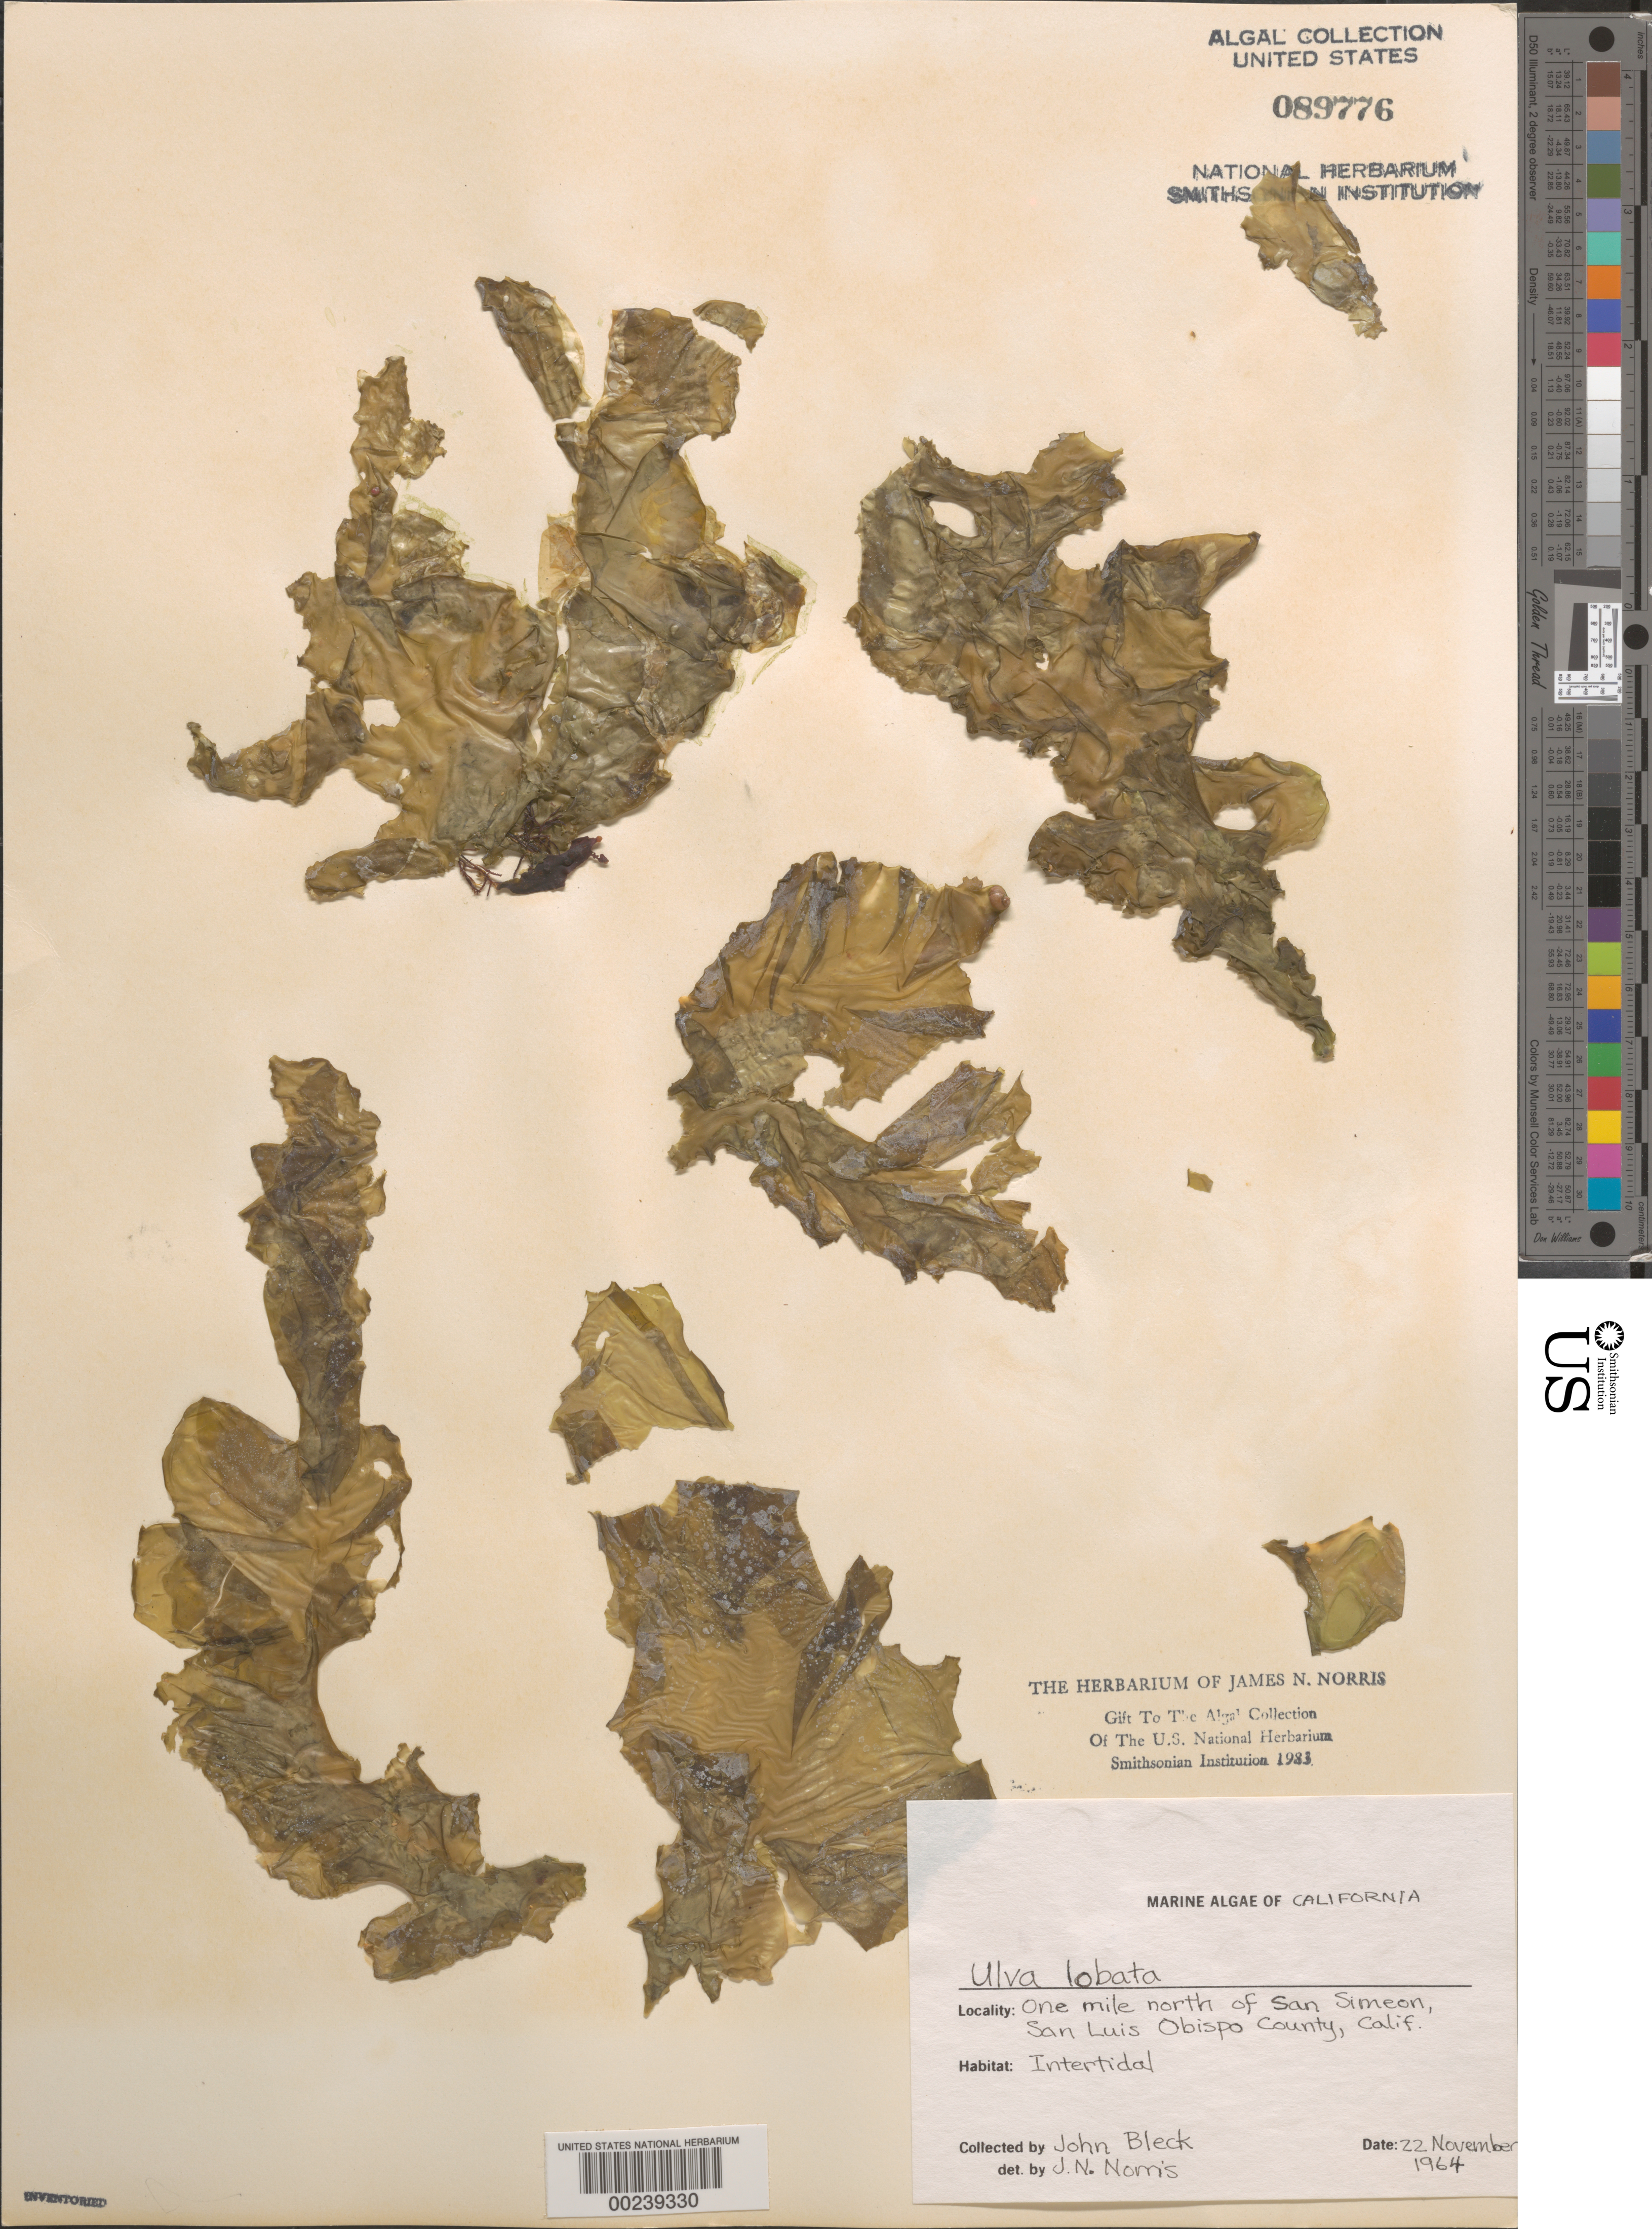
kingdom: Plantae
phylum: Chlorophyta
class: Ulvophyceae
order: Ulvales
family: Ulvaceae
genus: Ulva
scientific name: Ulva lactuca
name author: L.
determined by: Algae name updating Project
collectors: J. Bleck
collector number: JN-1266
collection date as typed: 22 Nov 1964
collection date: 1964-11-22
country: United States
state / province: California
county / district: San Luis Obispo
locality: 1 mile north of San Simeon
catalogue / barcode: US 89776